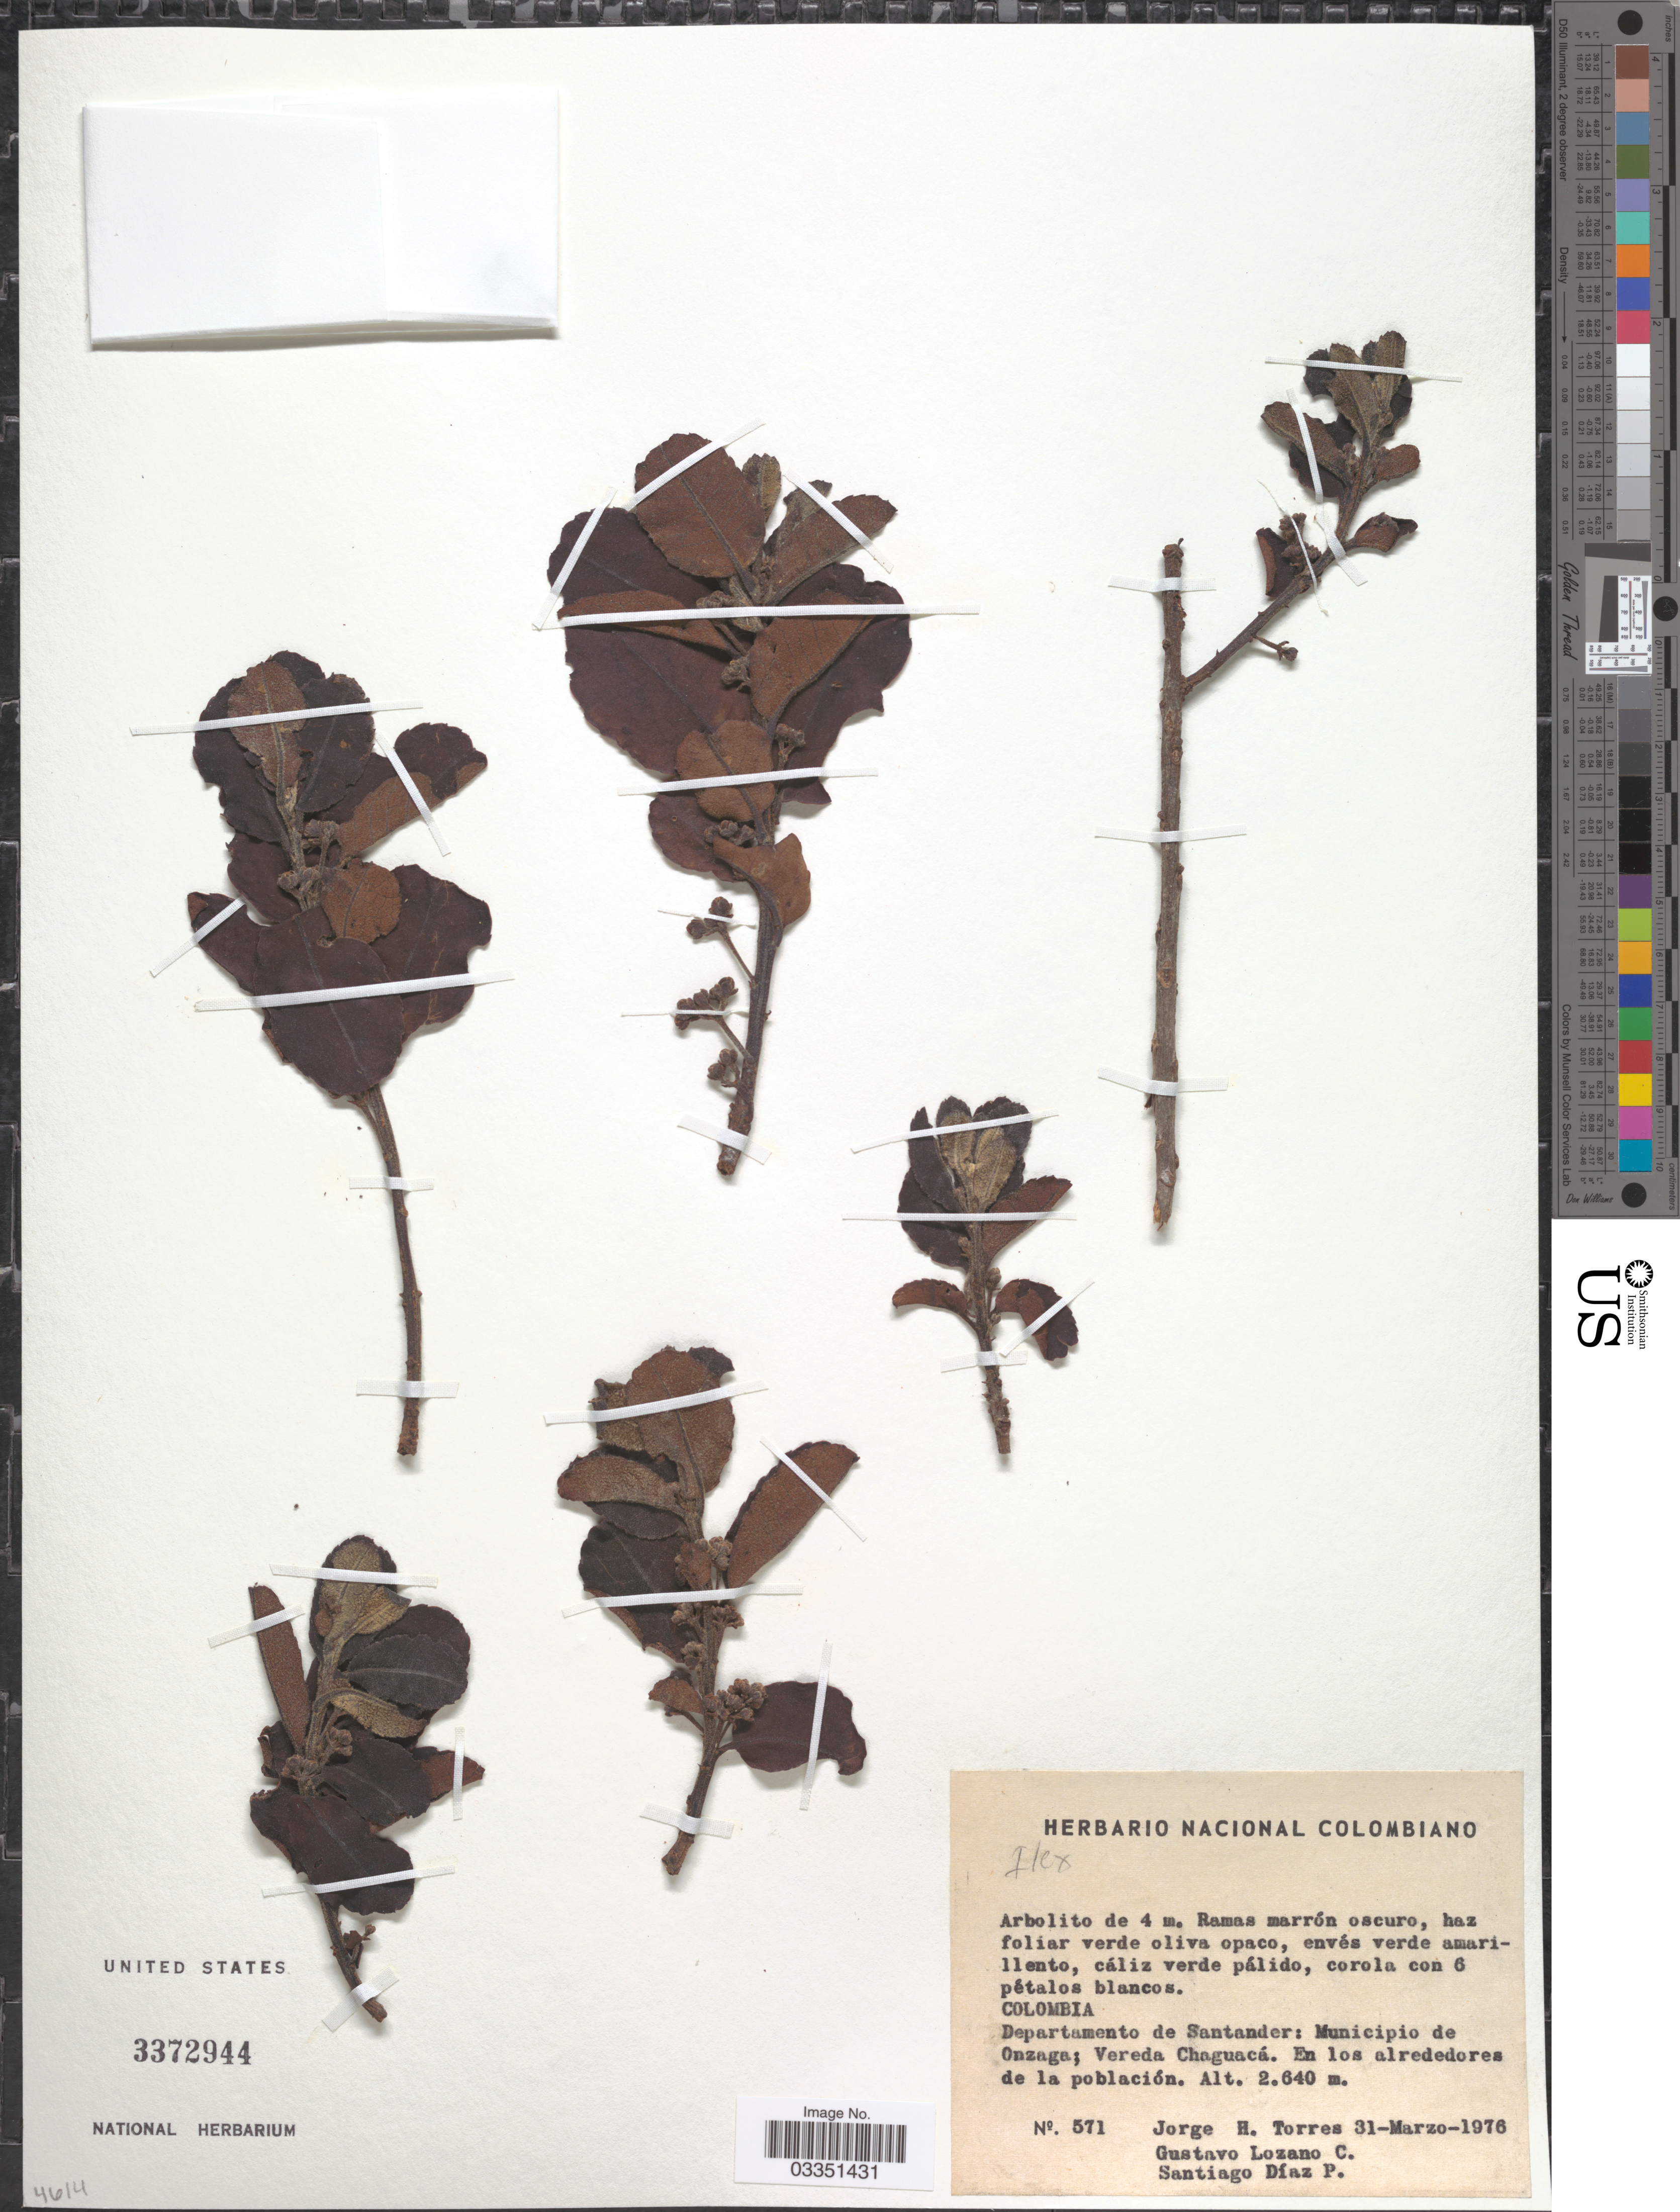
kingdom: Plantae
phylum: Tracheophyta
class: Magnoliopsida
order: Aquifoliales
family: Aquifoliaceae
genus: Ilex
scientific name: Ilex sp.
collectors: J. H. Torres, G. Lozano-Contreras & S. Diaz P.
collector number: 571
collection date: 1976-03-31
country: Colombia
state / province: Santander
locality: Departamento de Santander: Municipio de Onzaga; Vereda Chaguacá. En los alrededores de la población.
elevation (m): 2640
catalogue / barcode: US 3372944